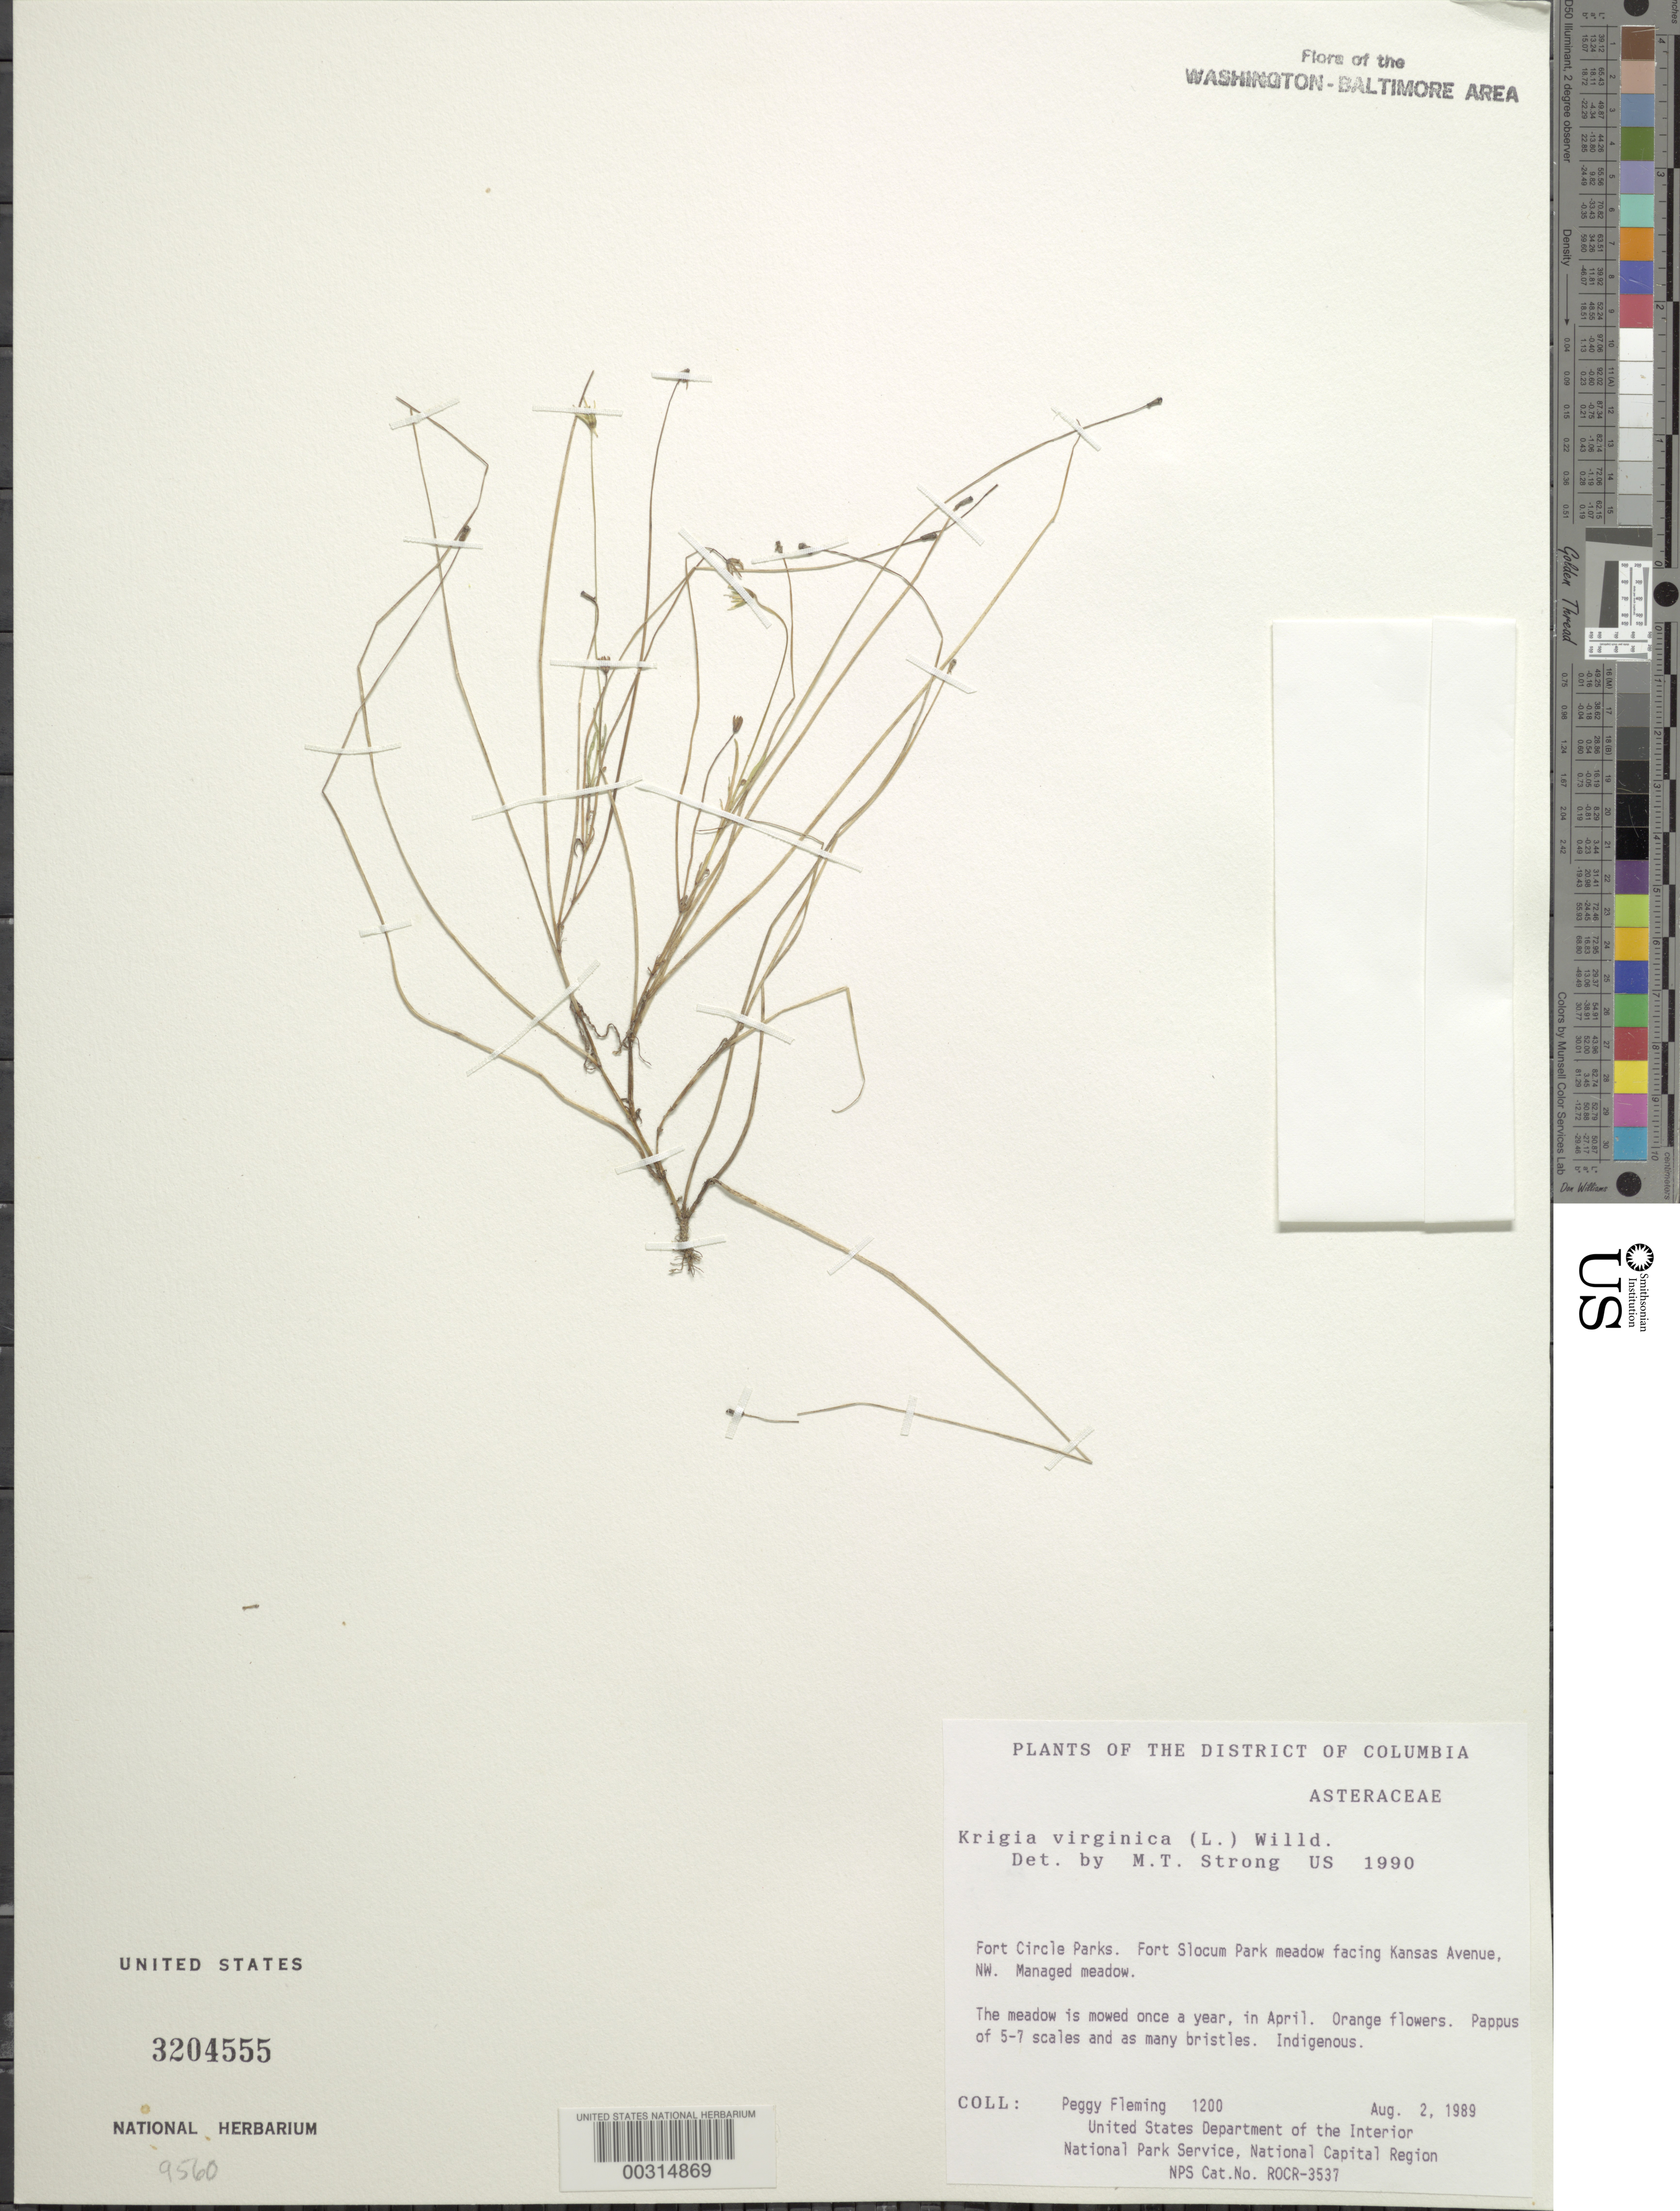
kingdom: Plantae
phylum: Tracheophyta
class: Magnoliopsida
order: Asterales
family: Asteraceae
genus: Krigia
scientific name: Krigia virginica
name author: (L.) Willd.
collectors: P. Fleming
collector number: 1200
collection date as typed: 02 Aug 1989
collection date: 1989-08-02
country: United States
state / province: District of Columbia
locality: Fort Circle Parks, Fort Slocum Park meadow facing Kansas Ave, NW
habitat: Managed meadow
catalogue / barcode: US 3204555